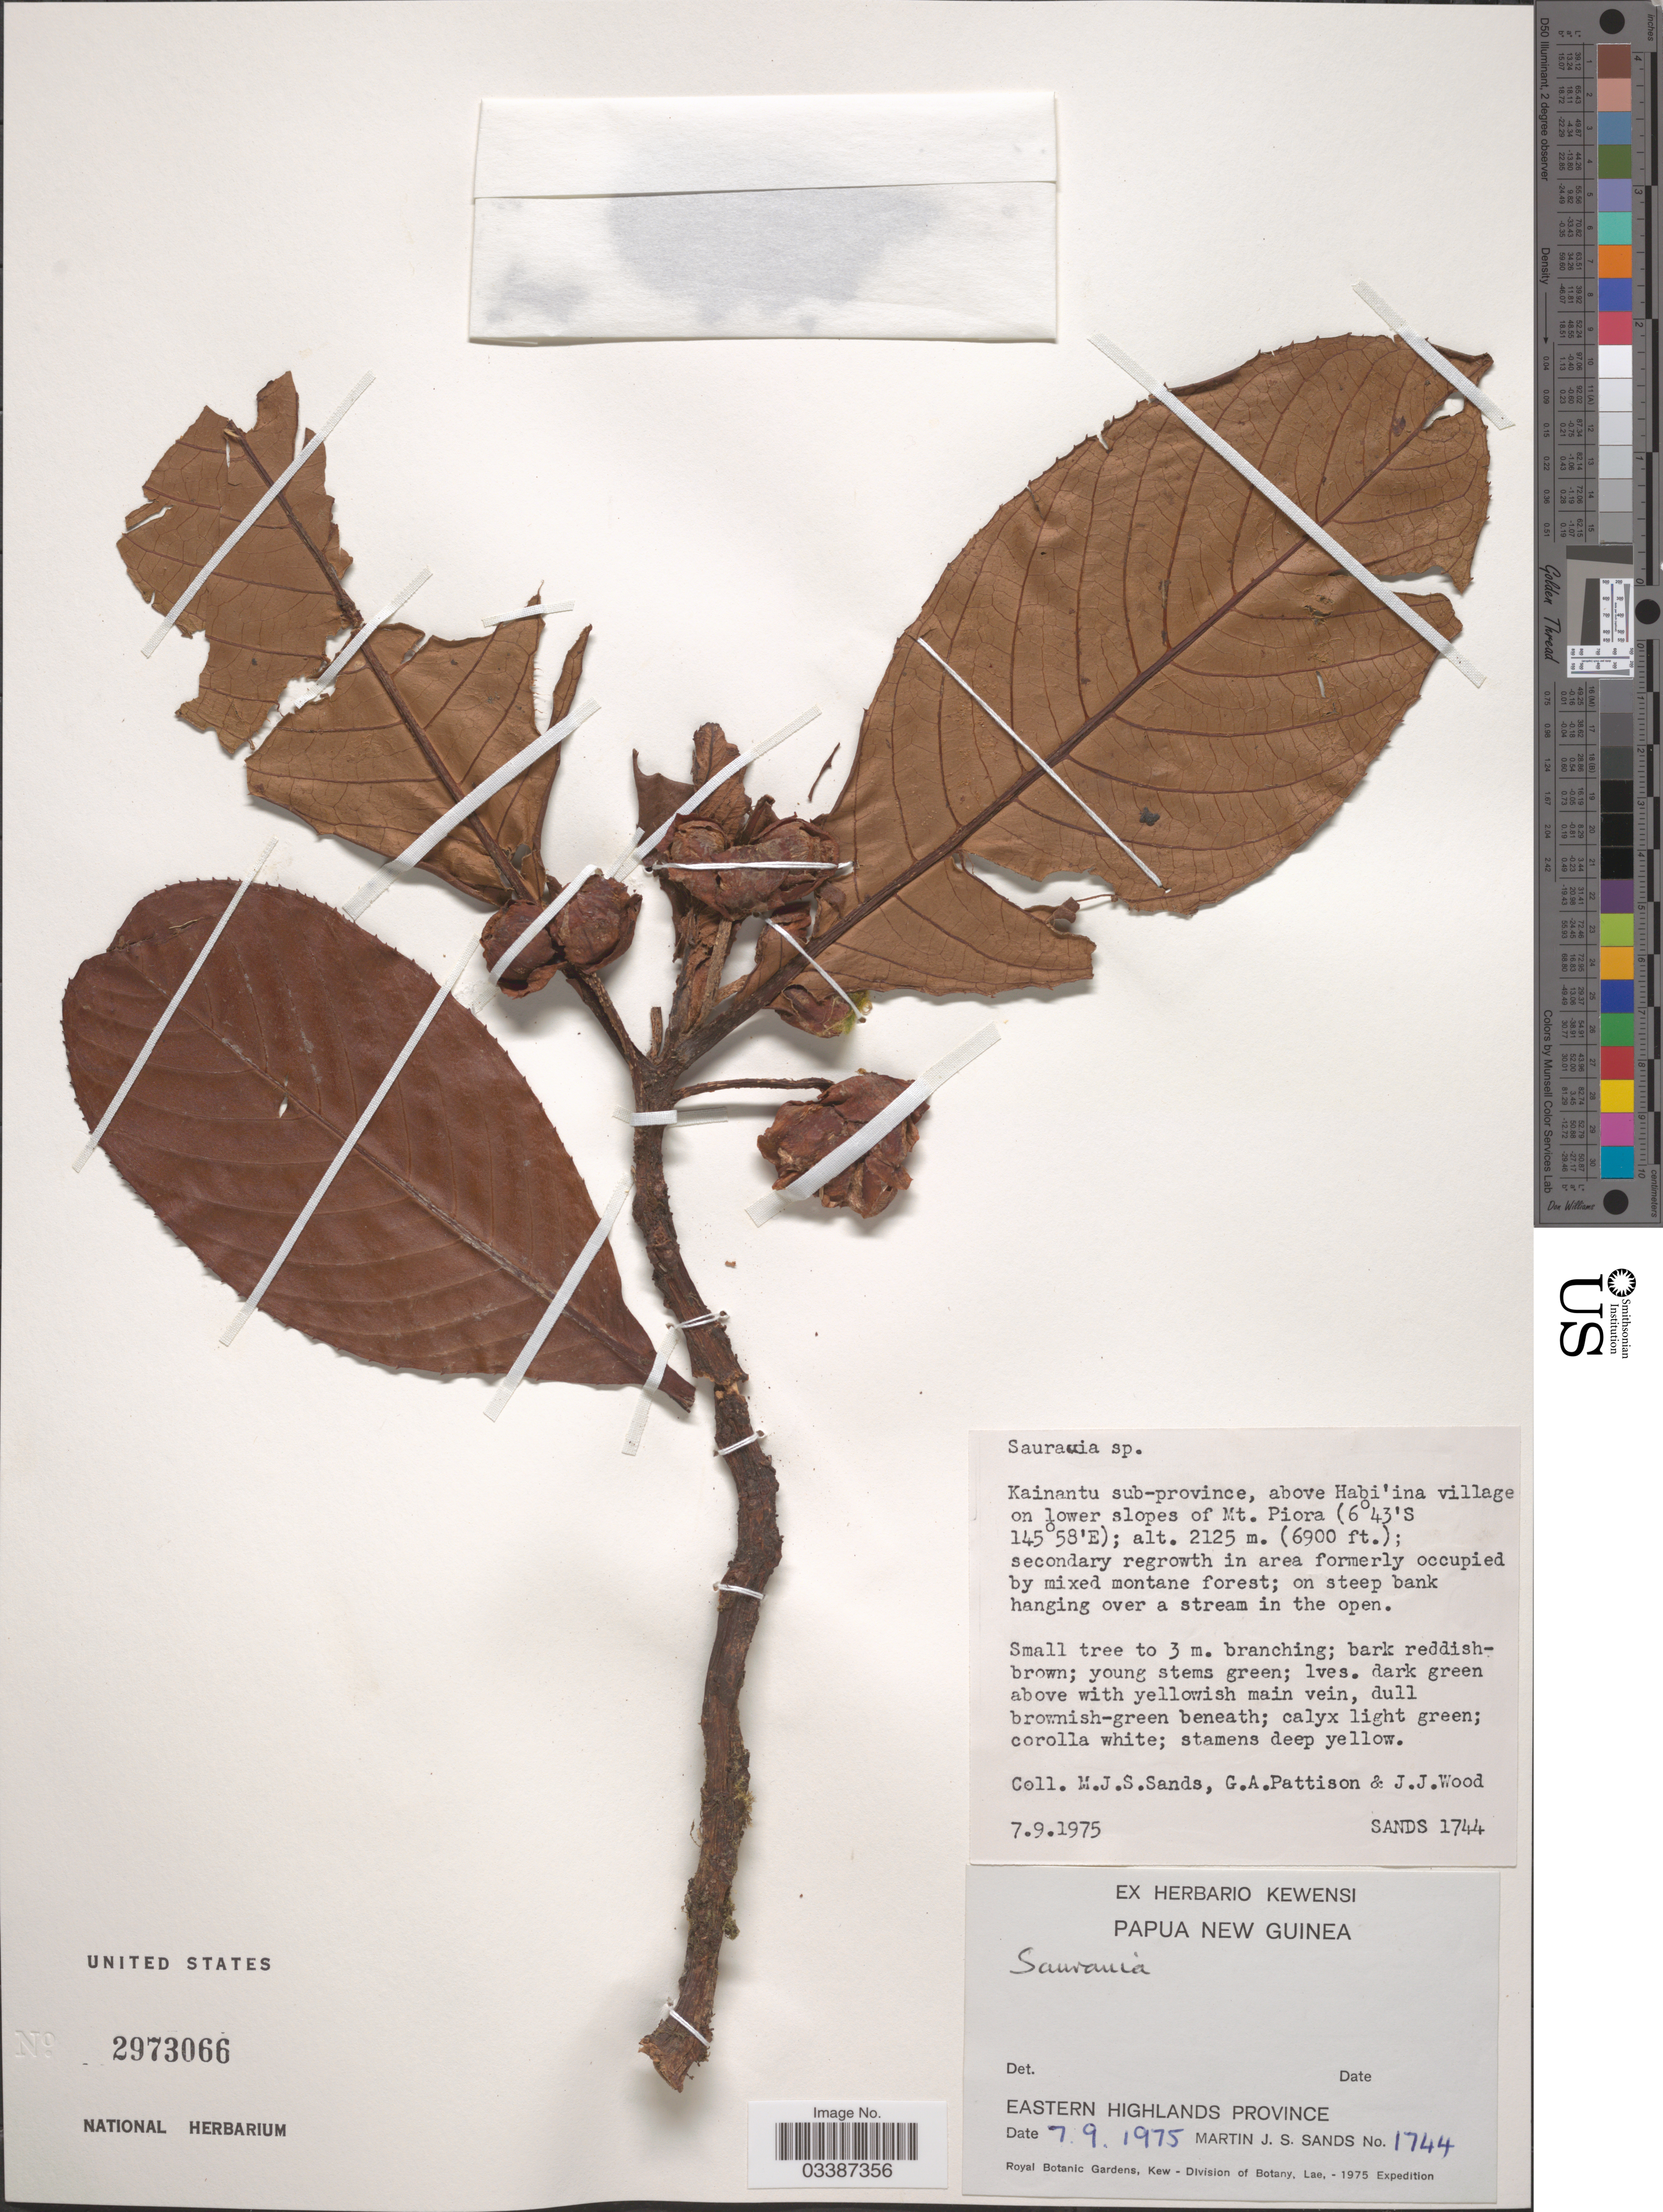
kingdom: Plantae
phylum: Tracheophyta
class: Magnoliopsida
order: Ericales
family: Actinidiaceae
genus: Saurauia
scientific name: Saurauia sp.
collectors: M. Sands, G. Pattison & J. Wood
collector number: SANDS 1744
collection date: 1975-09-07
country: Papua New Guinea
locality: Kainantu sub-province, above Habi'ina village on lower slopes of Mt. Piora. Eastern Highlands Province.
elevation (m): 2103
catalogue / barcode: US 2973066